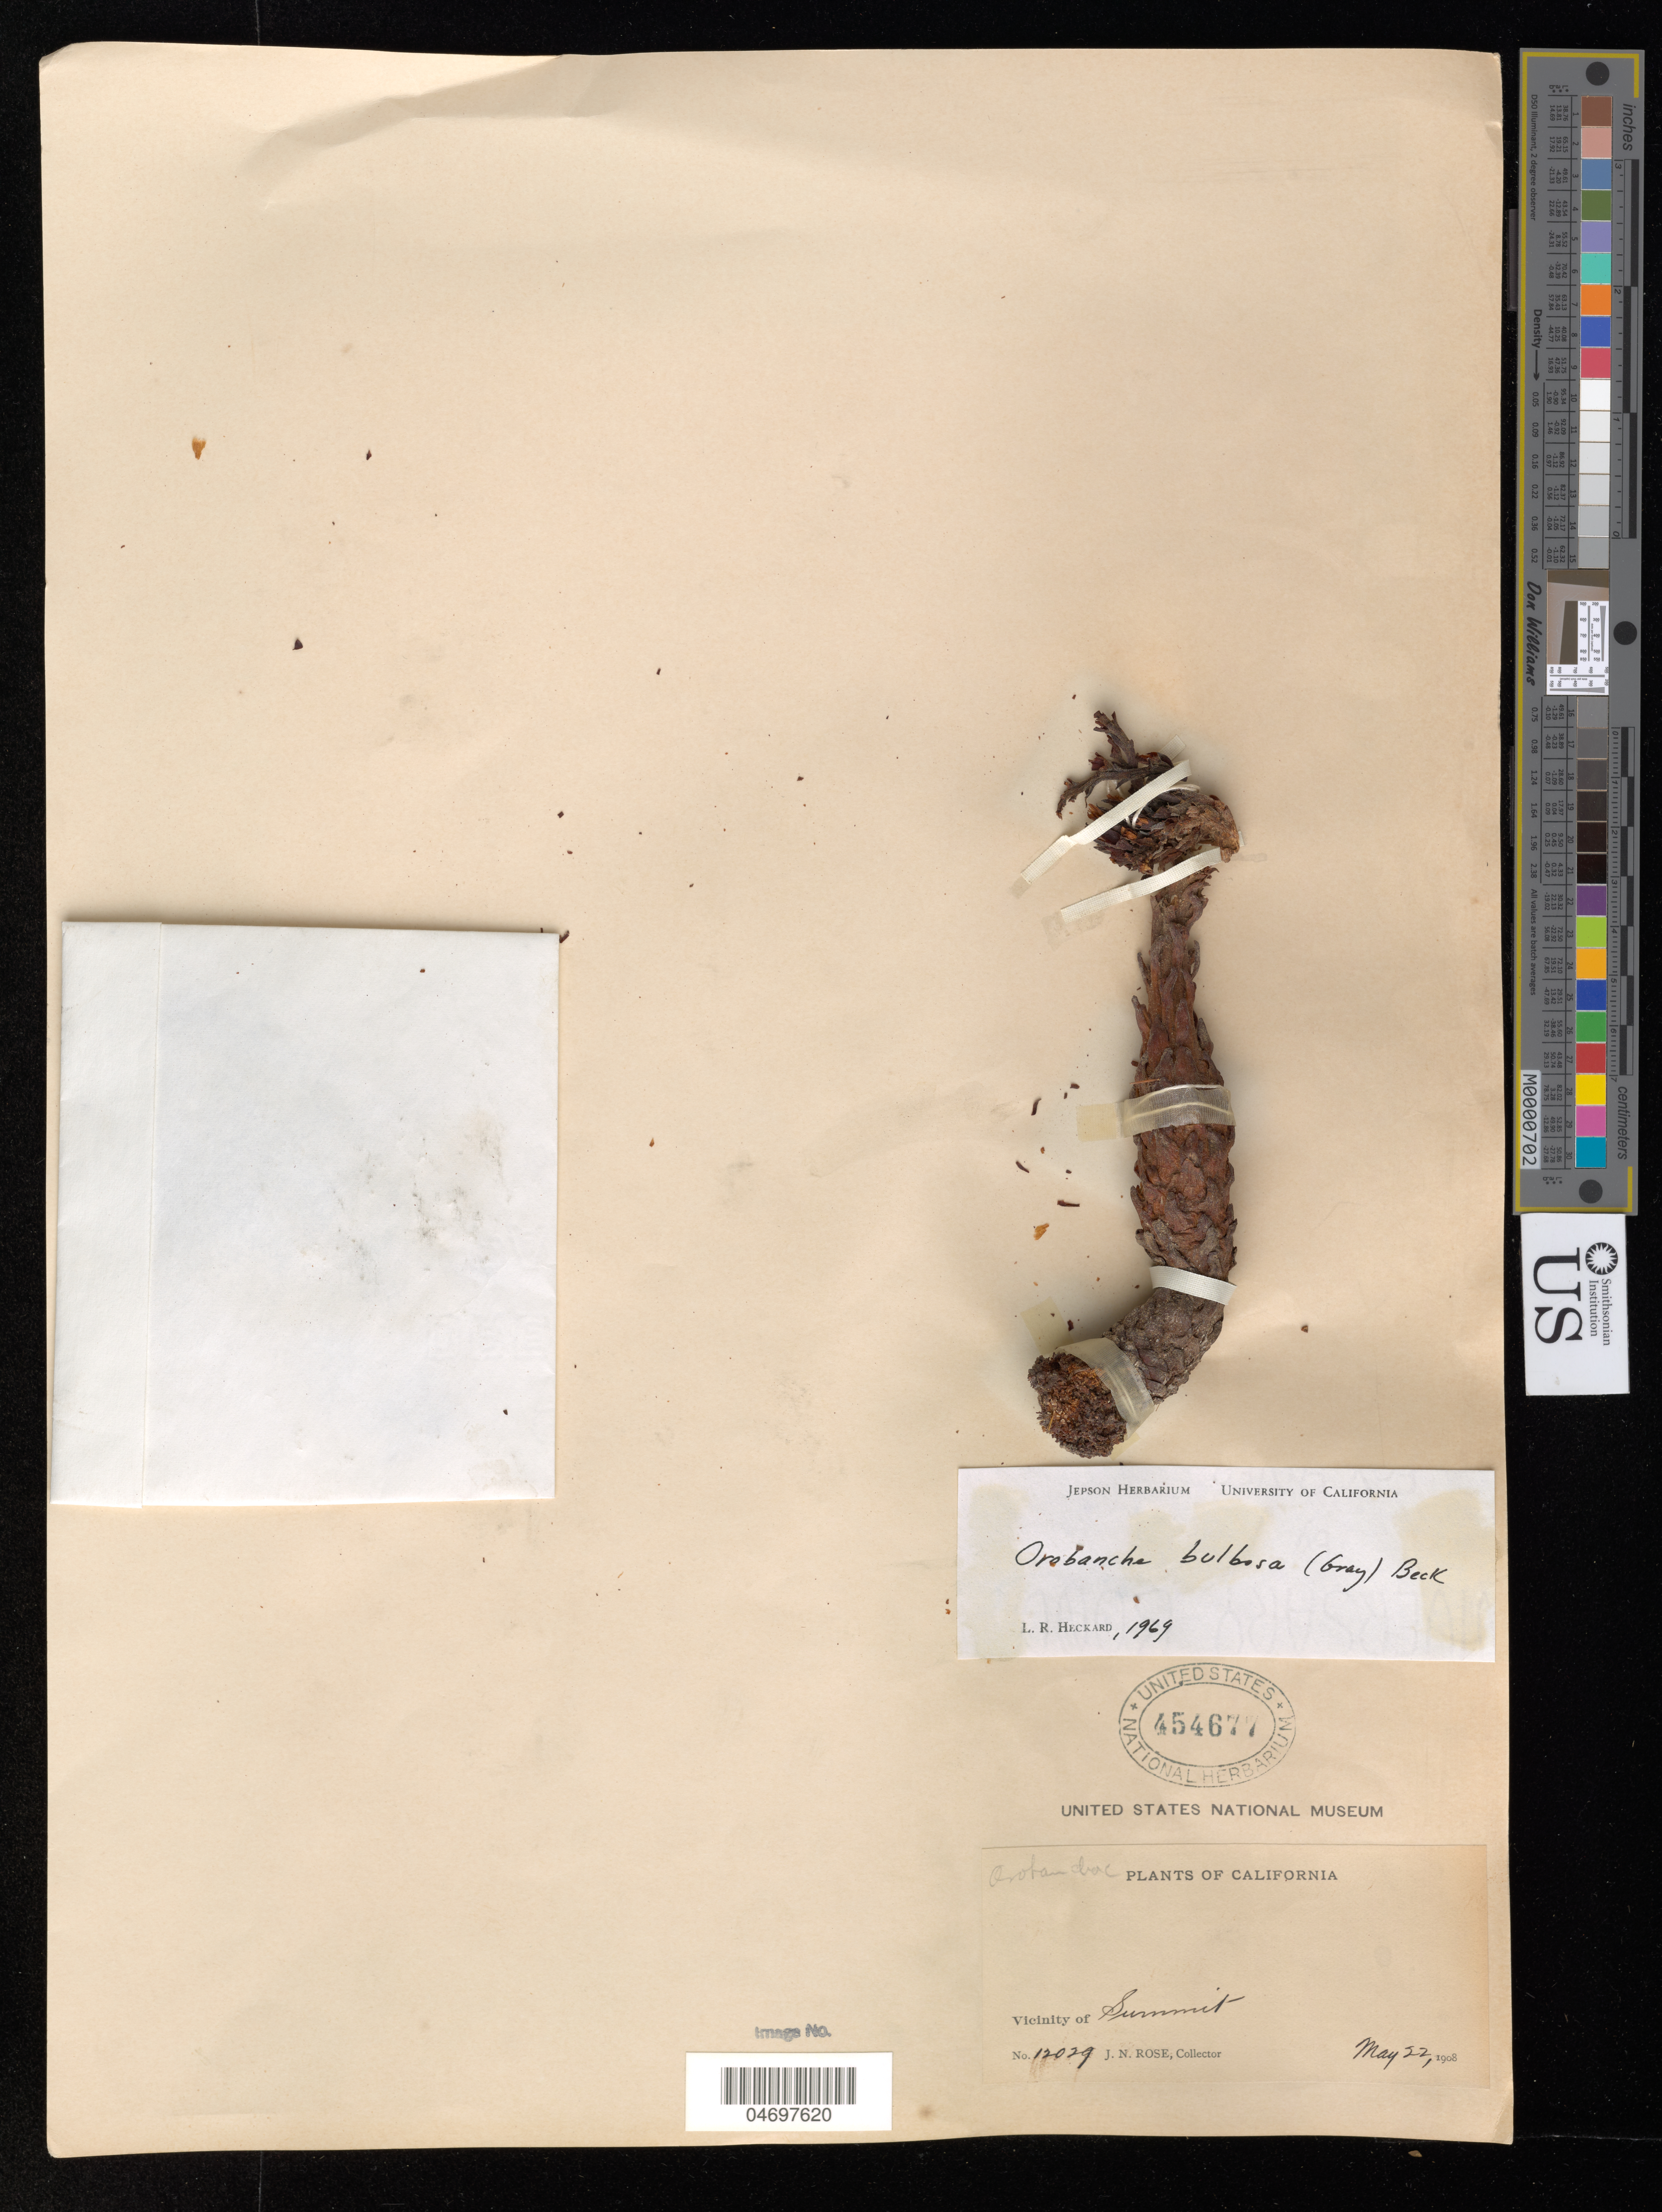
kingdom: Plantae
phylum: Tracheophyta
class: Magnoliopsida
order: Lamiales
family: Orobanchaceae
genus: Orobanche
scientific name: Orobanche bulbosa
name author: (A. Gray) Beck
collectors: J. N. Rose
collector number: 12029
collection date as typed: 22 May 1908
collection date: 1908-05-22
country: United States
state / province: California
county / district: San Bernardino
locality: Summit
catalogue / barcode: US 454677